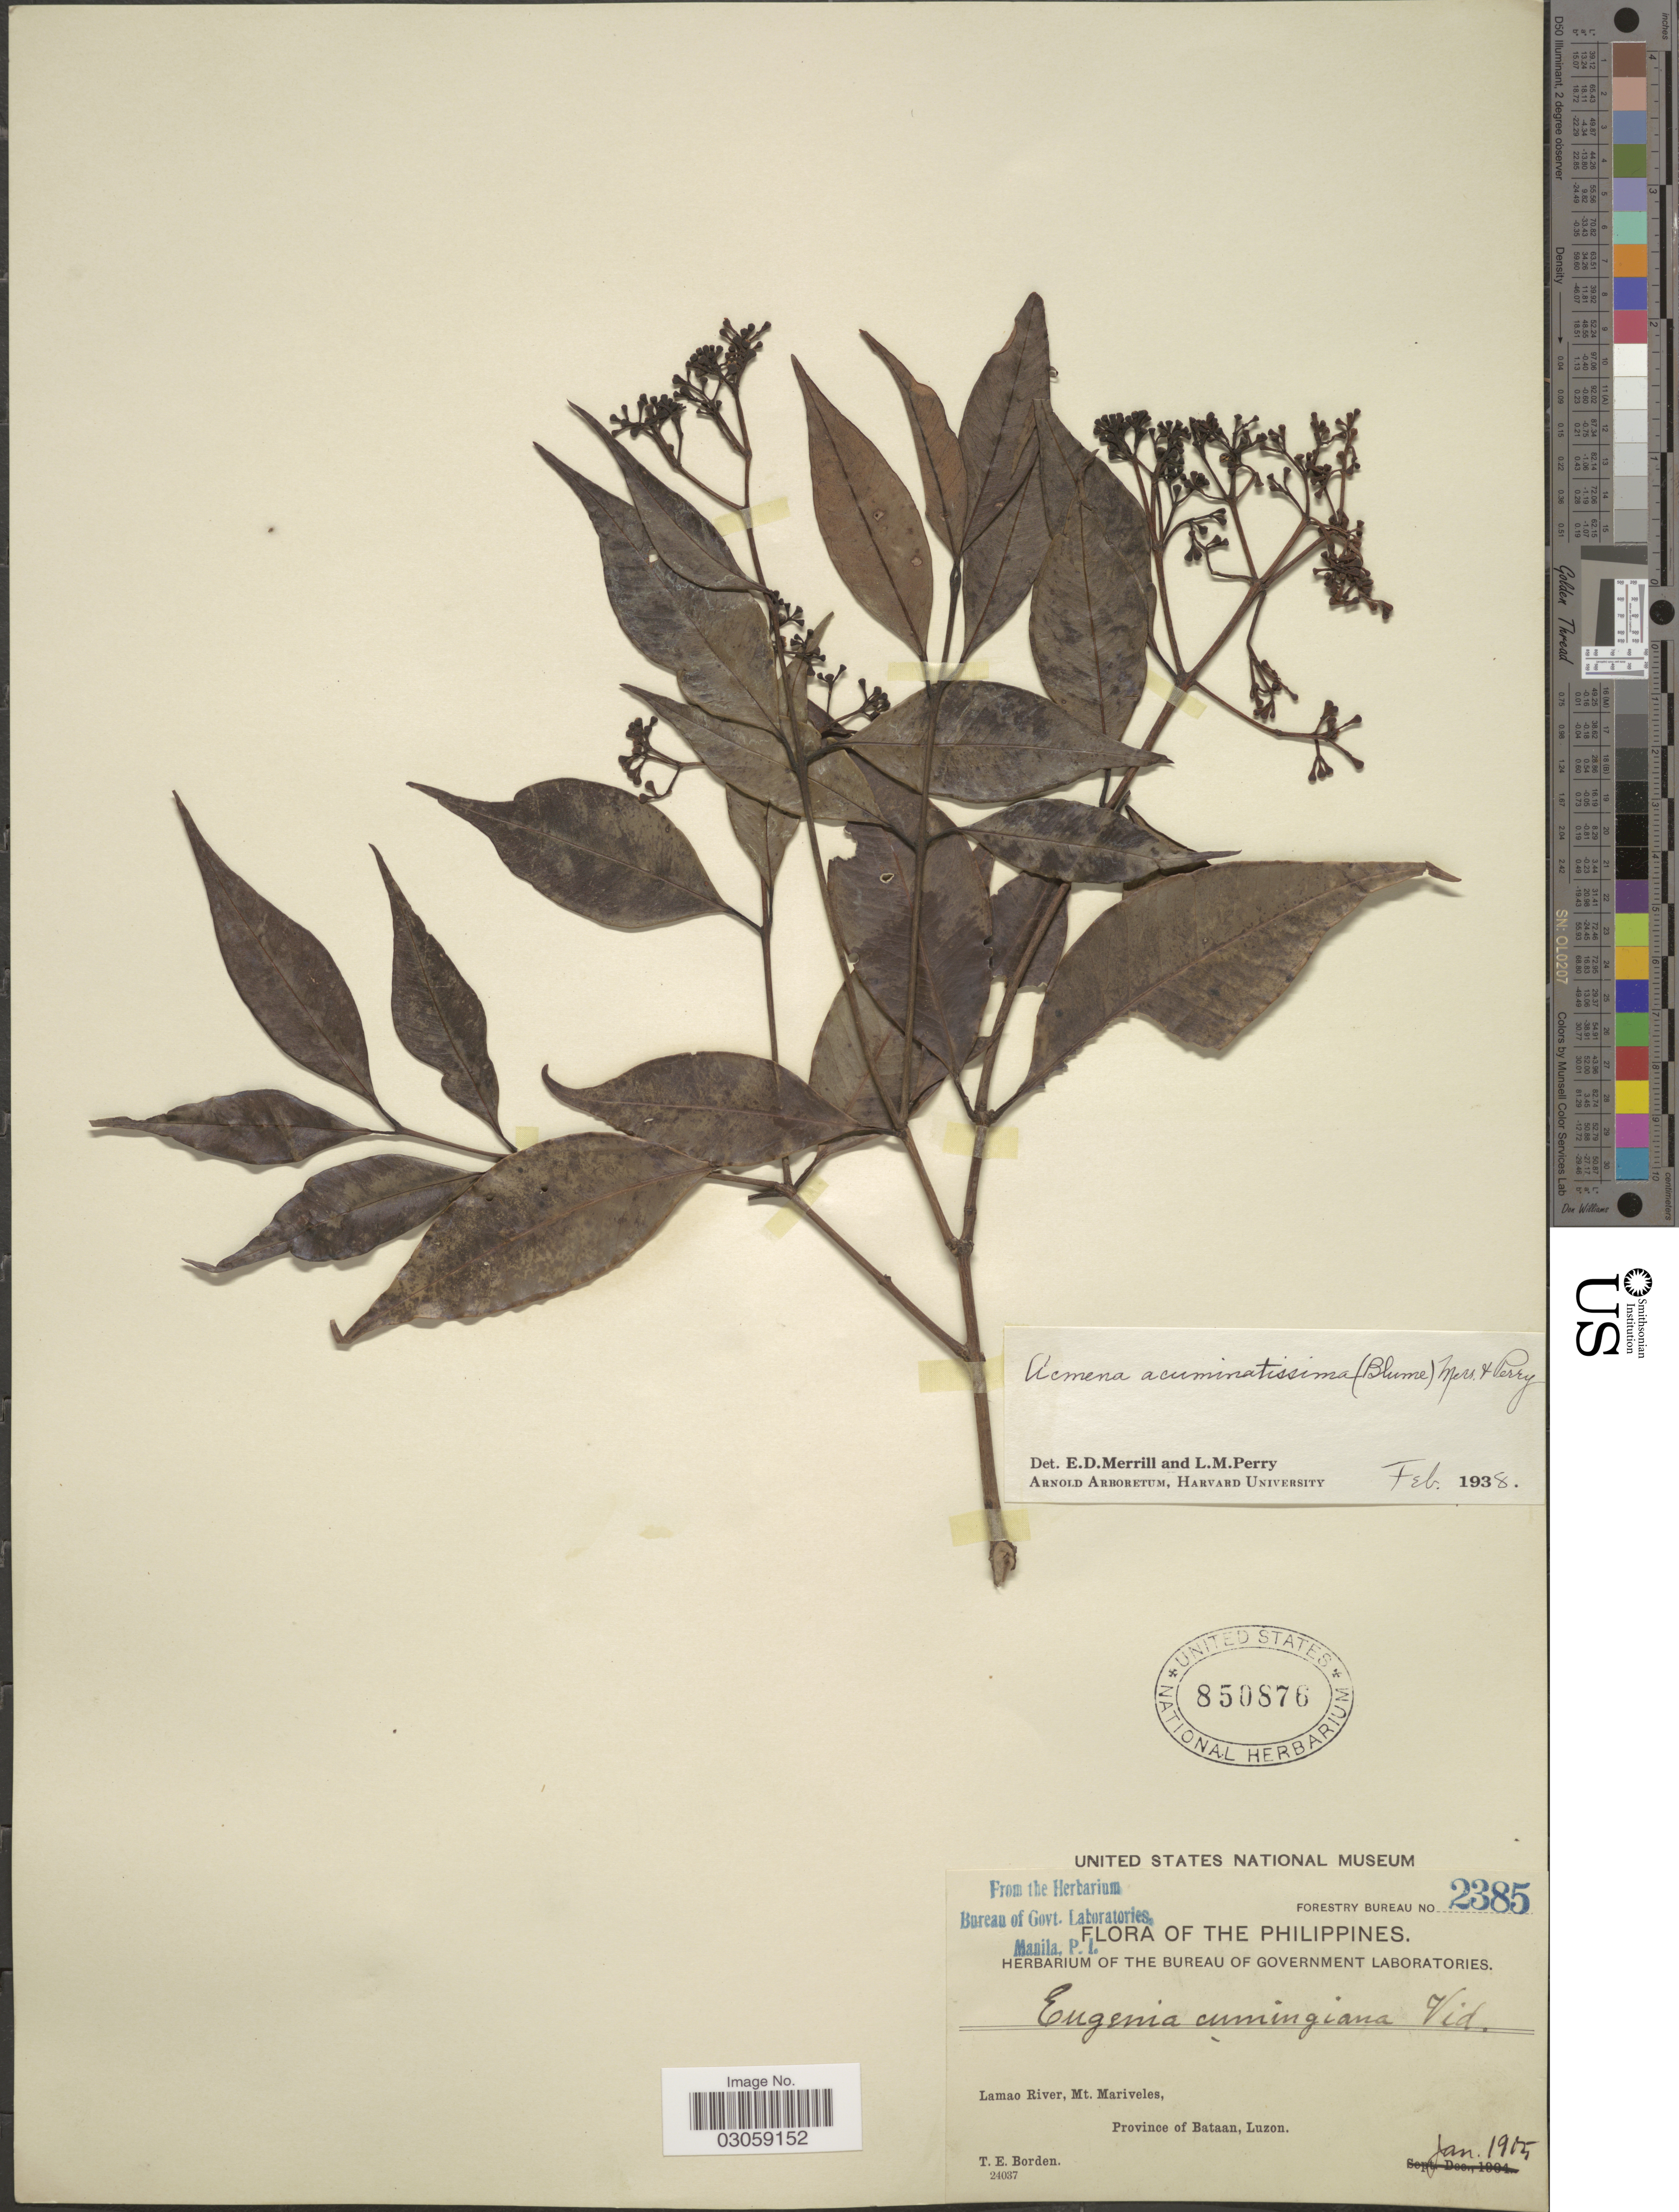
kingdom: Plantae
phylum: Tracheophyta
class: Magnoliopsida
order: Myrtales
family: Myrtaceae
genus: Syzygium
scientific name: Syzygium acuminatissimum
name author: (Blume) DC.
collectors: T. E. Borden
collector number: Forestry Bureau 2385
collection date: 1915-01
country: Philippines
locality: Lamao River, Mt. Mariveles, Province of Bataan, Luzon.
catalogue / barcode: US 850876